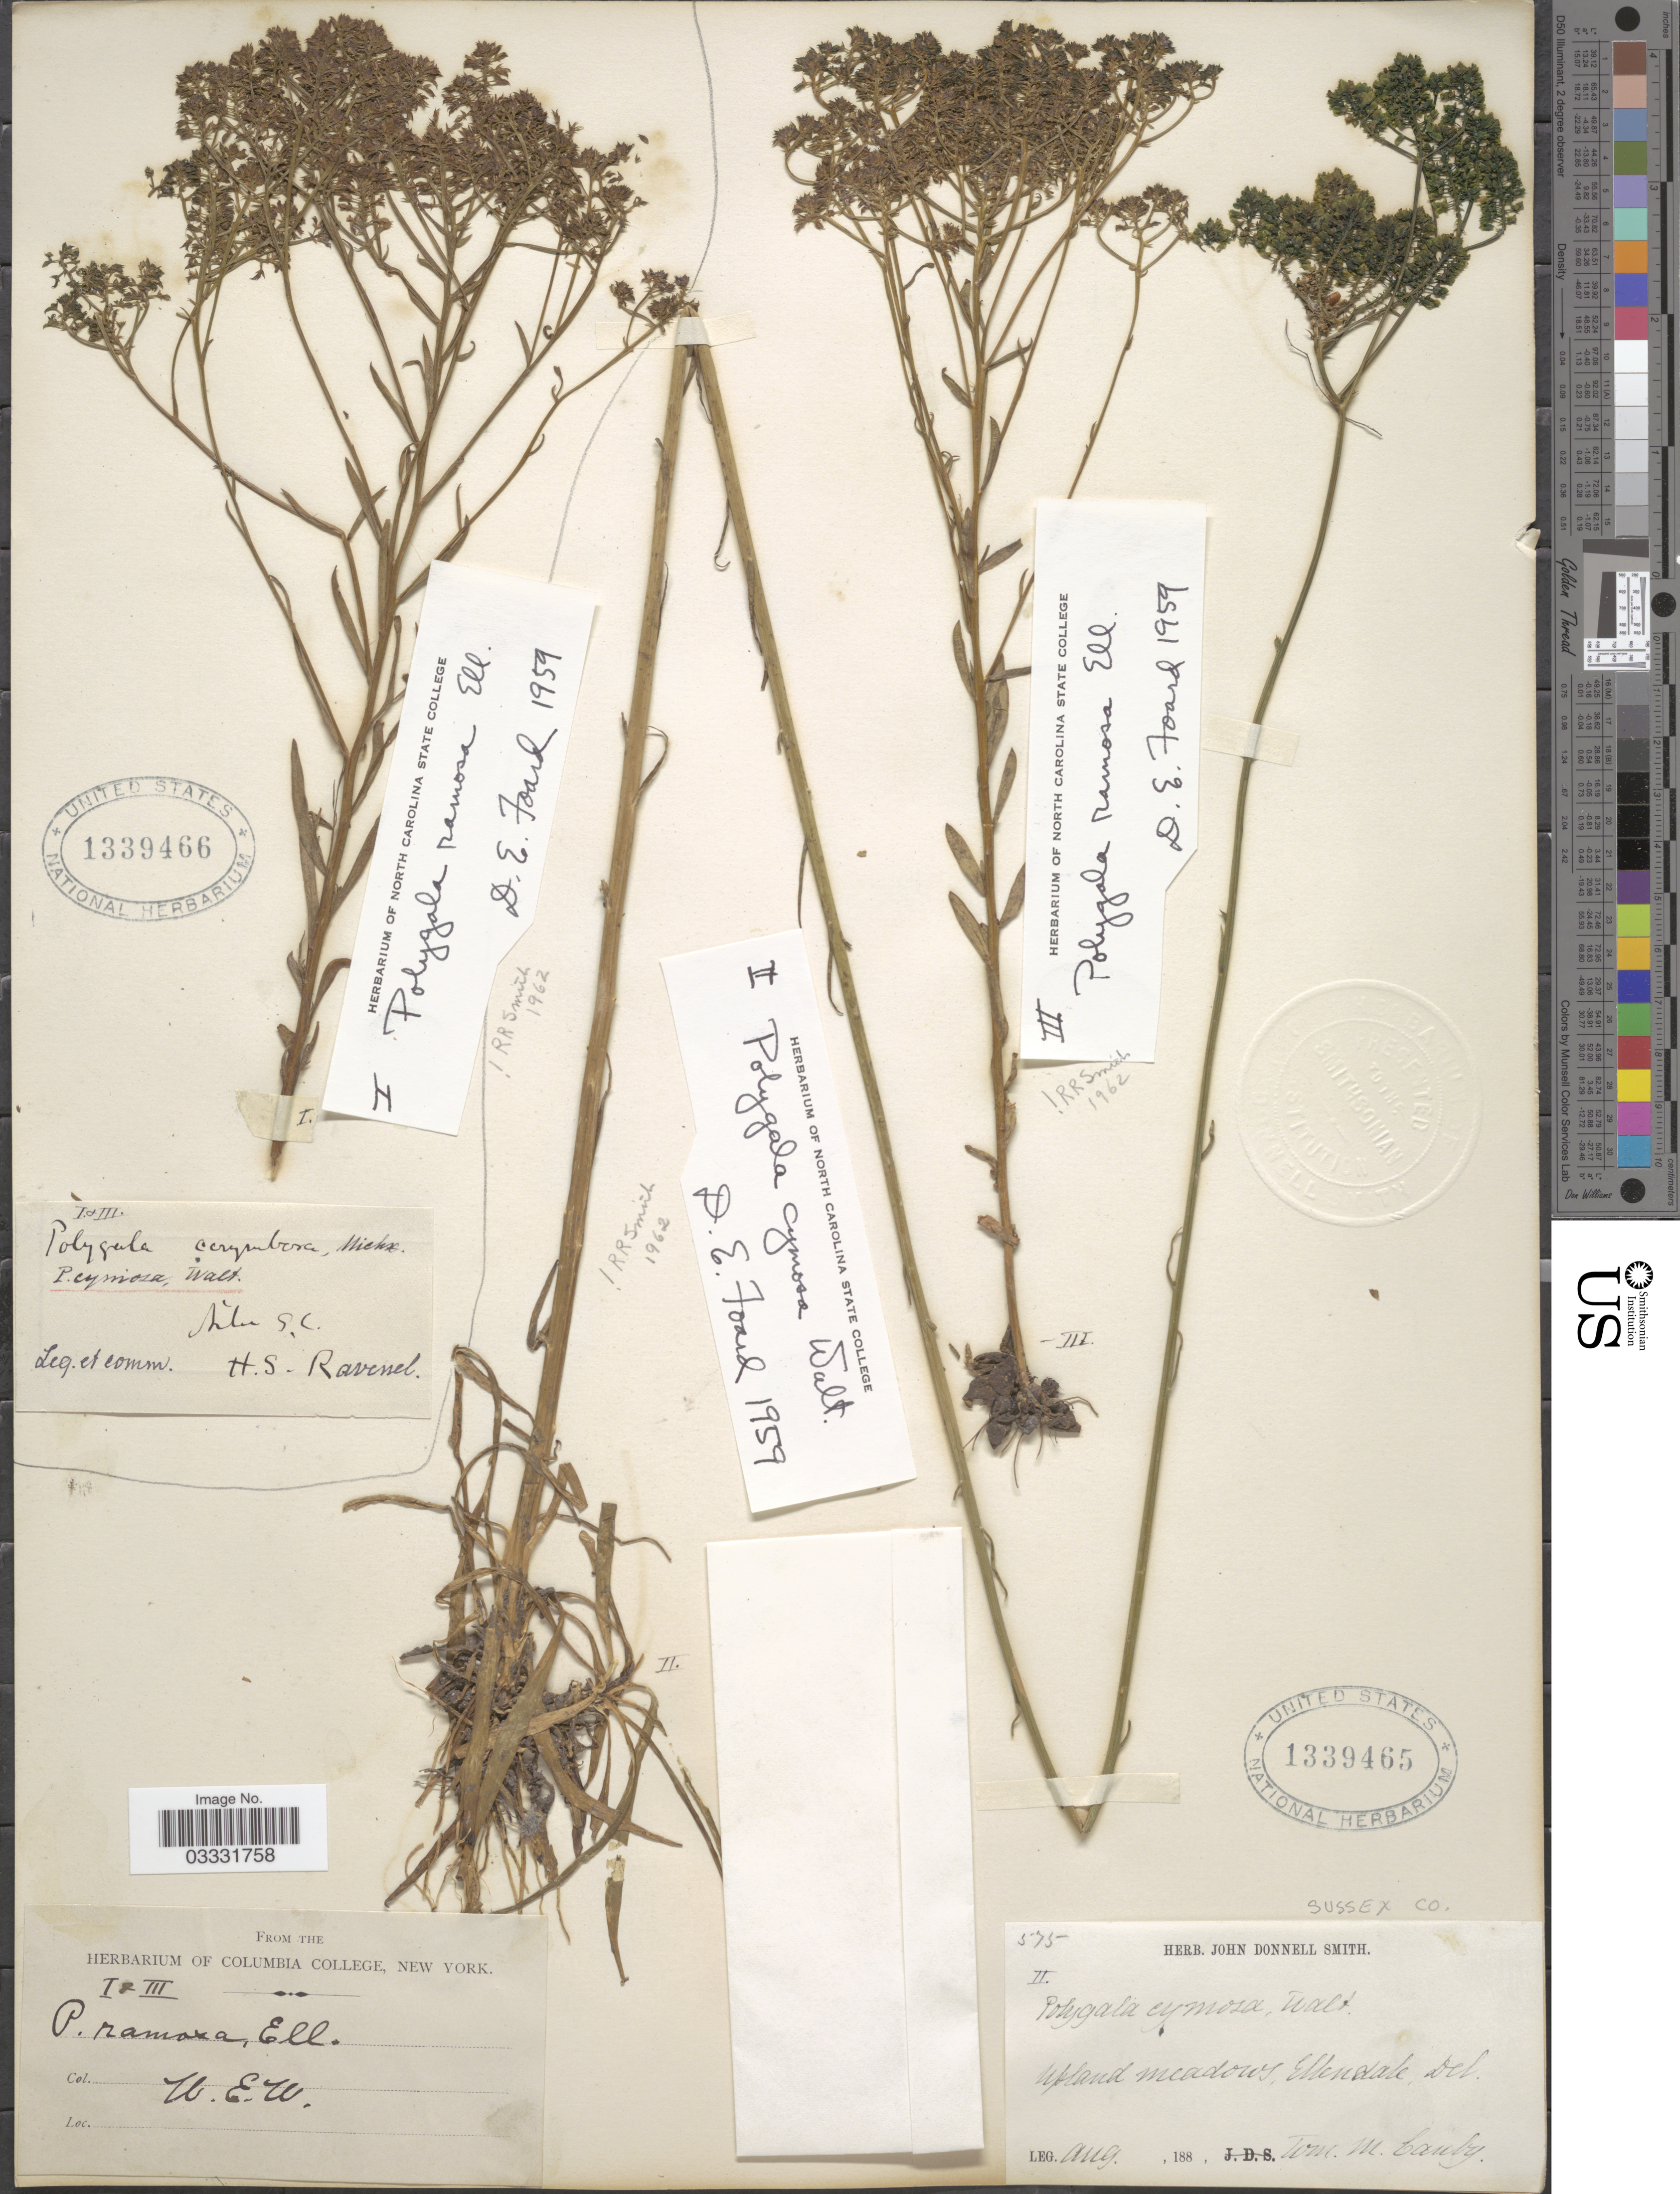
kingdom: Plantae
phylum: Tracheophyta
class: Magnoliopsida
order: Fabales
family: Polygalaceae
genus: Polygala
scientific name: Polygala ramosa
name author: Elliott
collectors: H. Ravend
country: United States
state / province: South Carolina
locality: Aiken.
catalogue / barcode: US 1339466-3